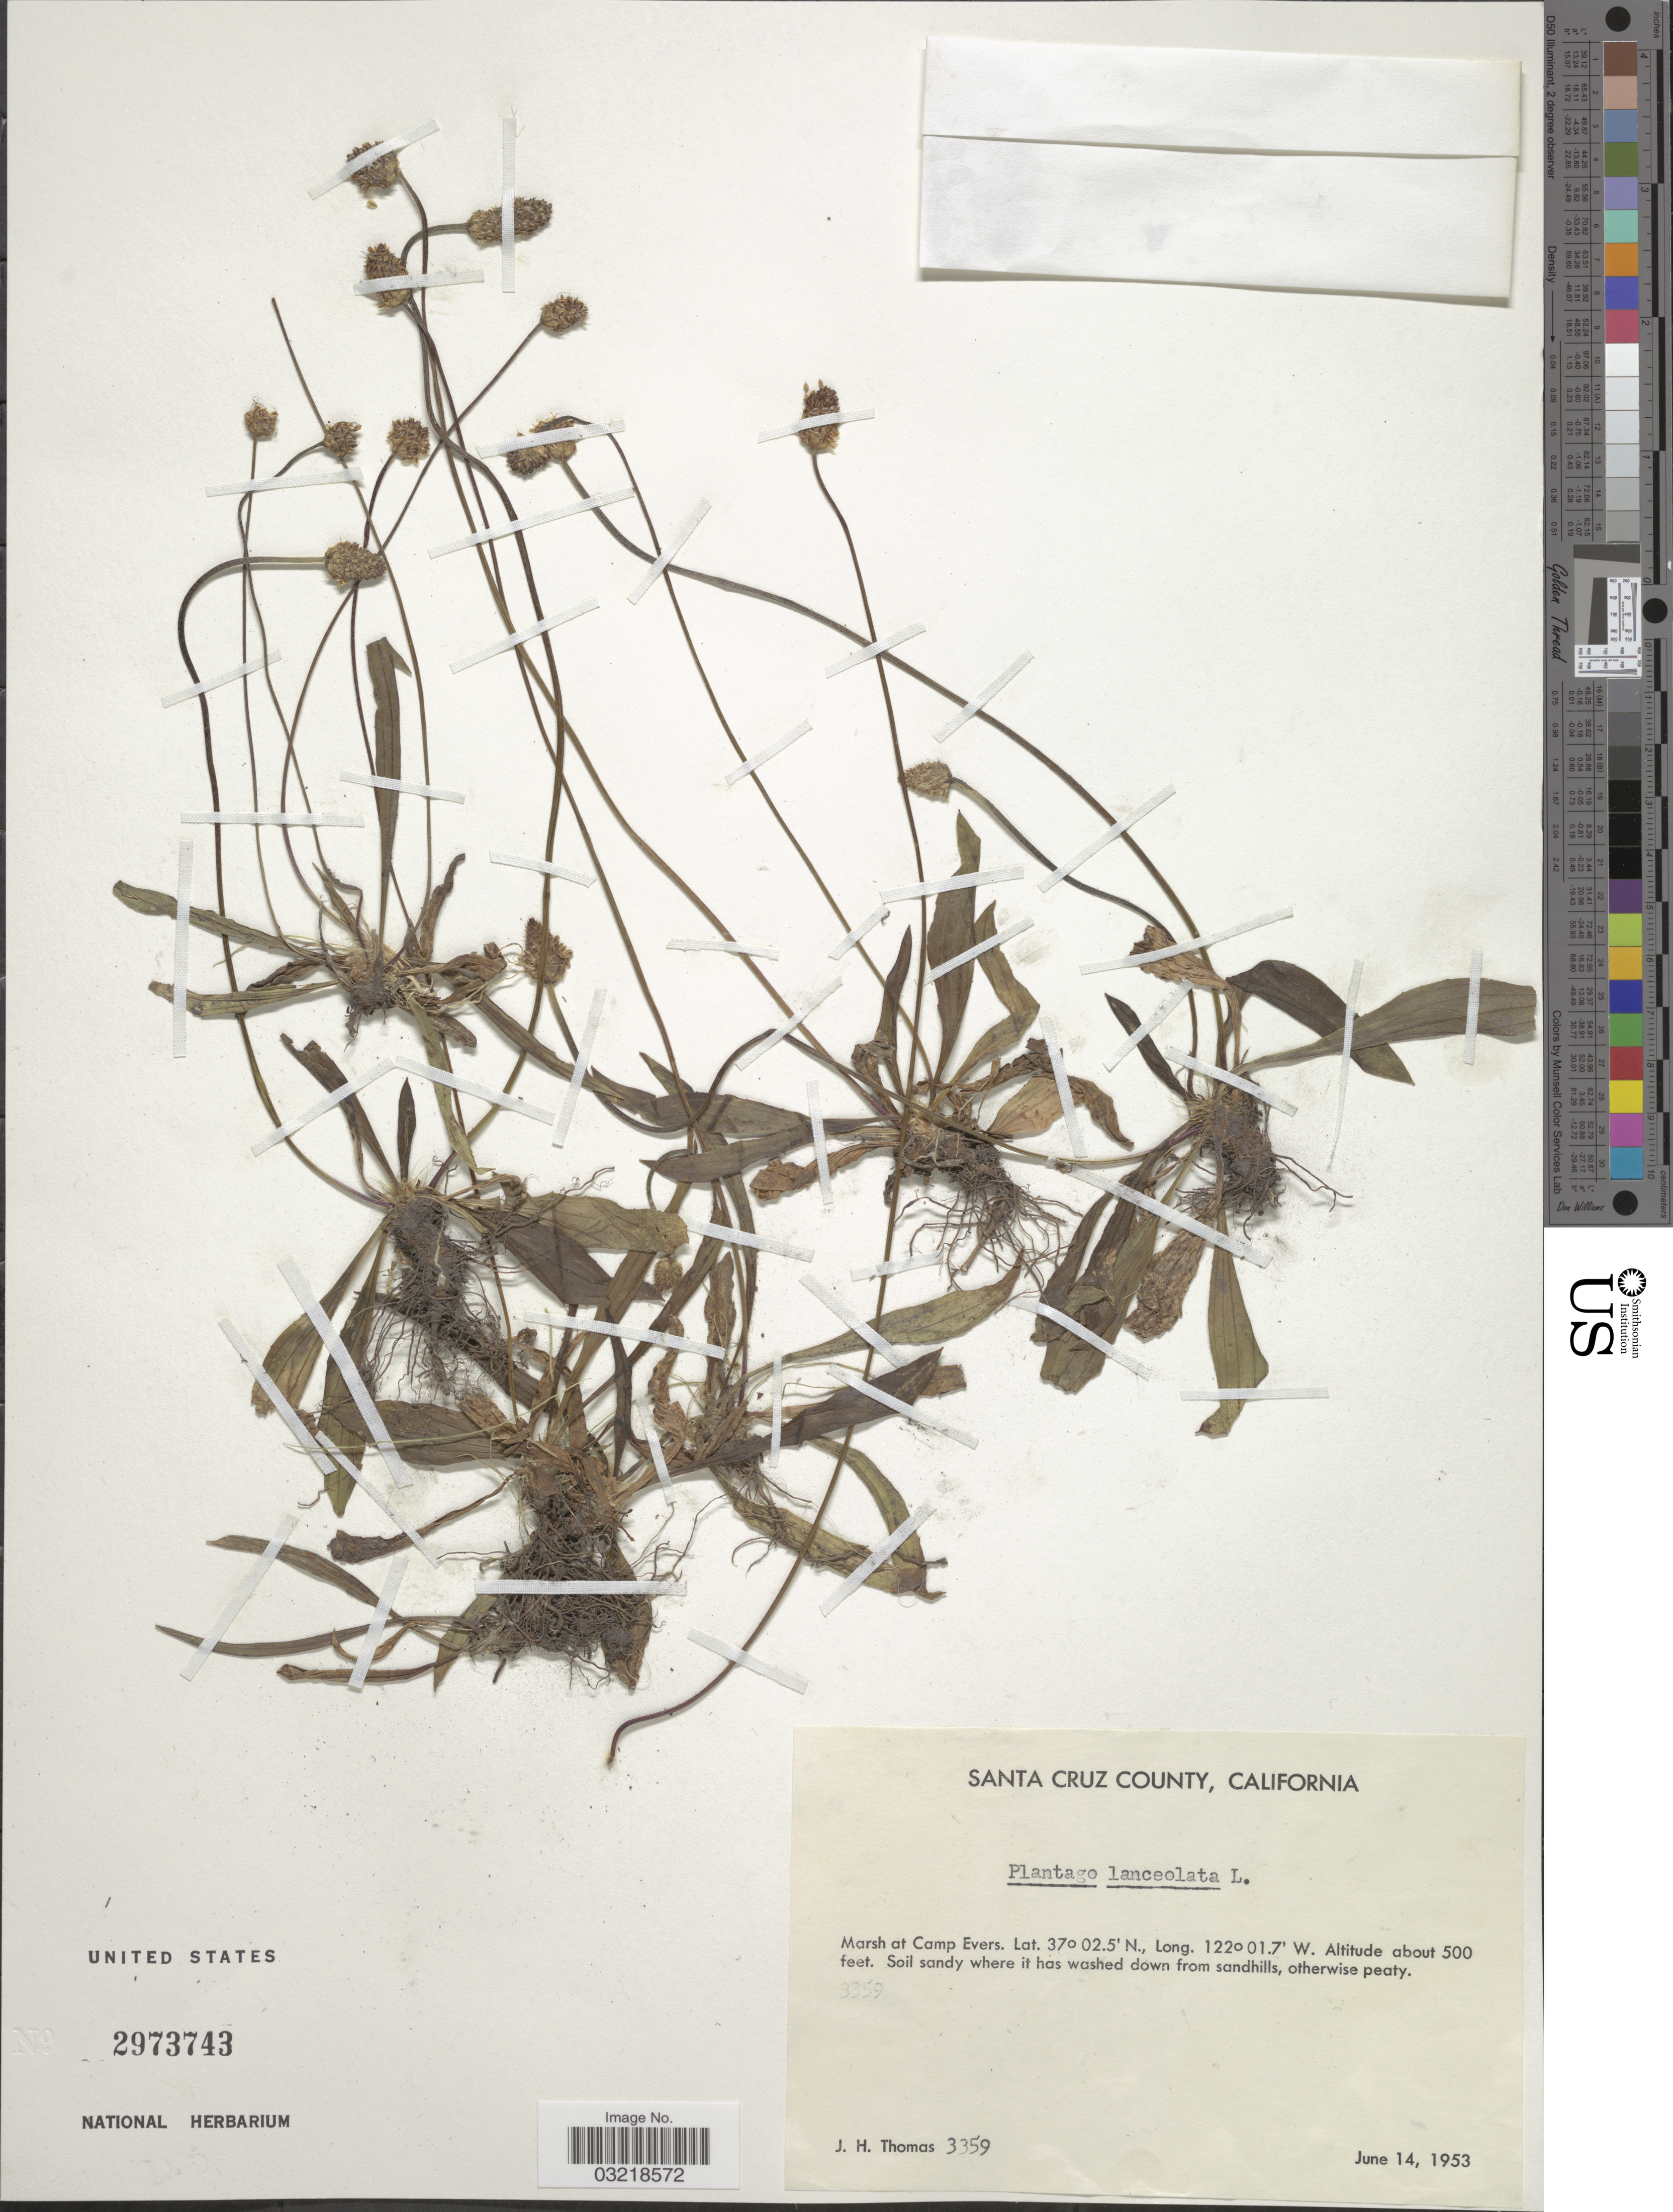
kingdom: Plantae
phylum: Tracheophyta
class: Magnoliopsida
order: Lamiales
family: Plantaginaceae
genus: Plantago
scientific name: Plantago lanceolata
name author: L.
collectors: J. H. Thomas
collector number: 3359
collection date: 1953-06-14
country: United States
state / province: California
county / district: Santa Cruz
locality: Santa Cruz County. Marshy at Camp Evers.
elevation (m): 152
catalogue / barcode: US 2973743